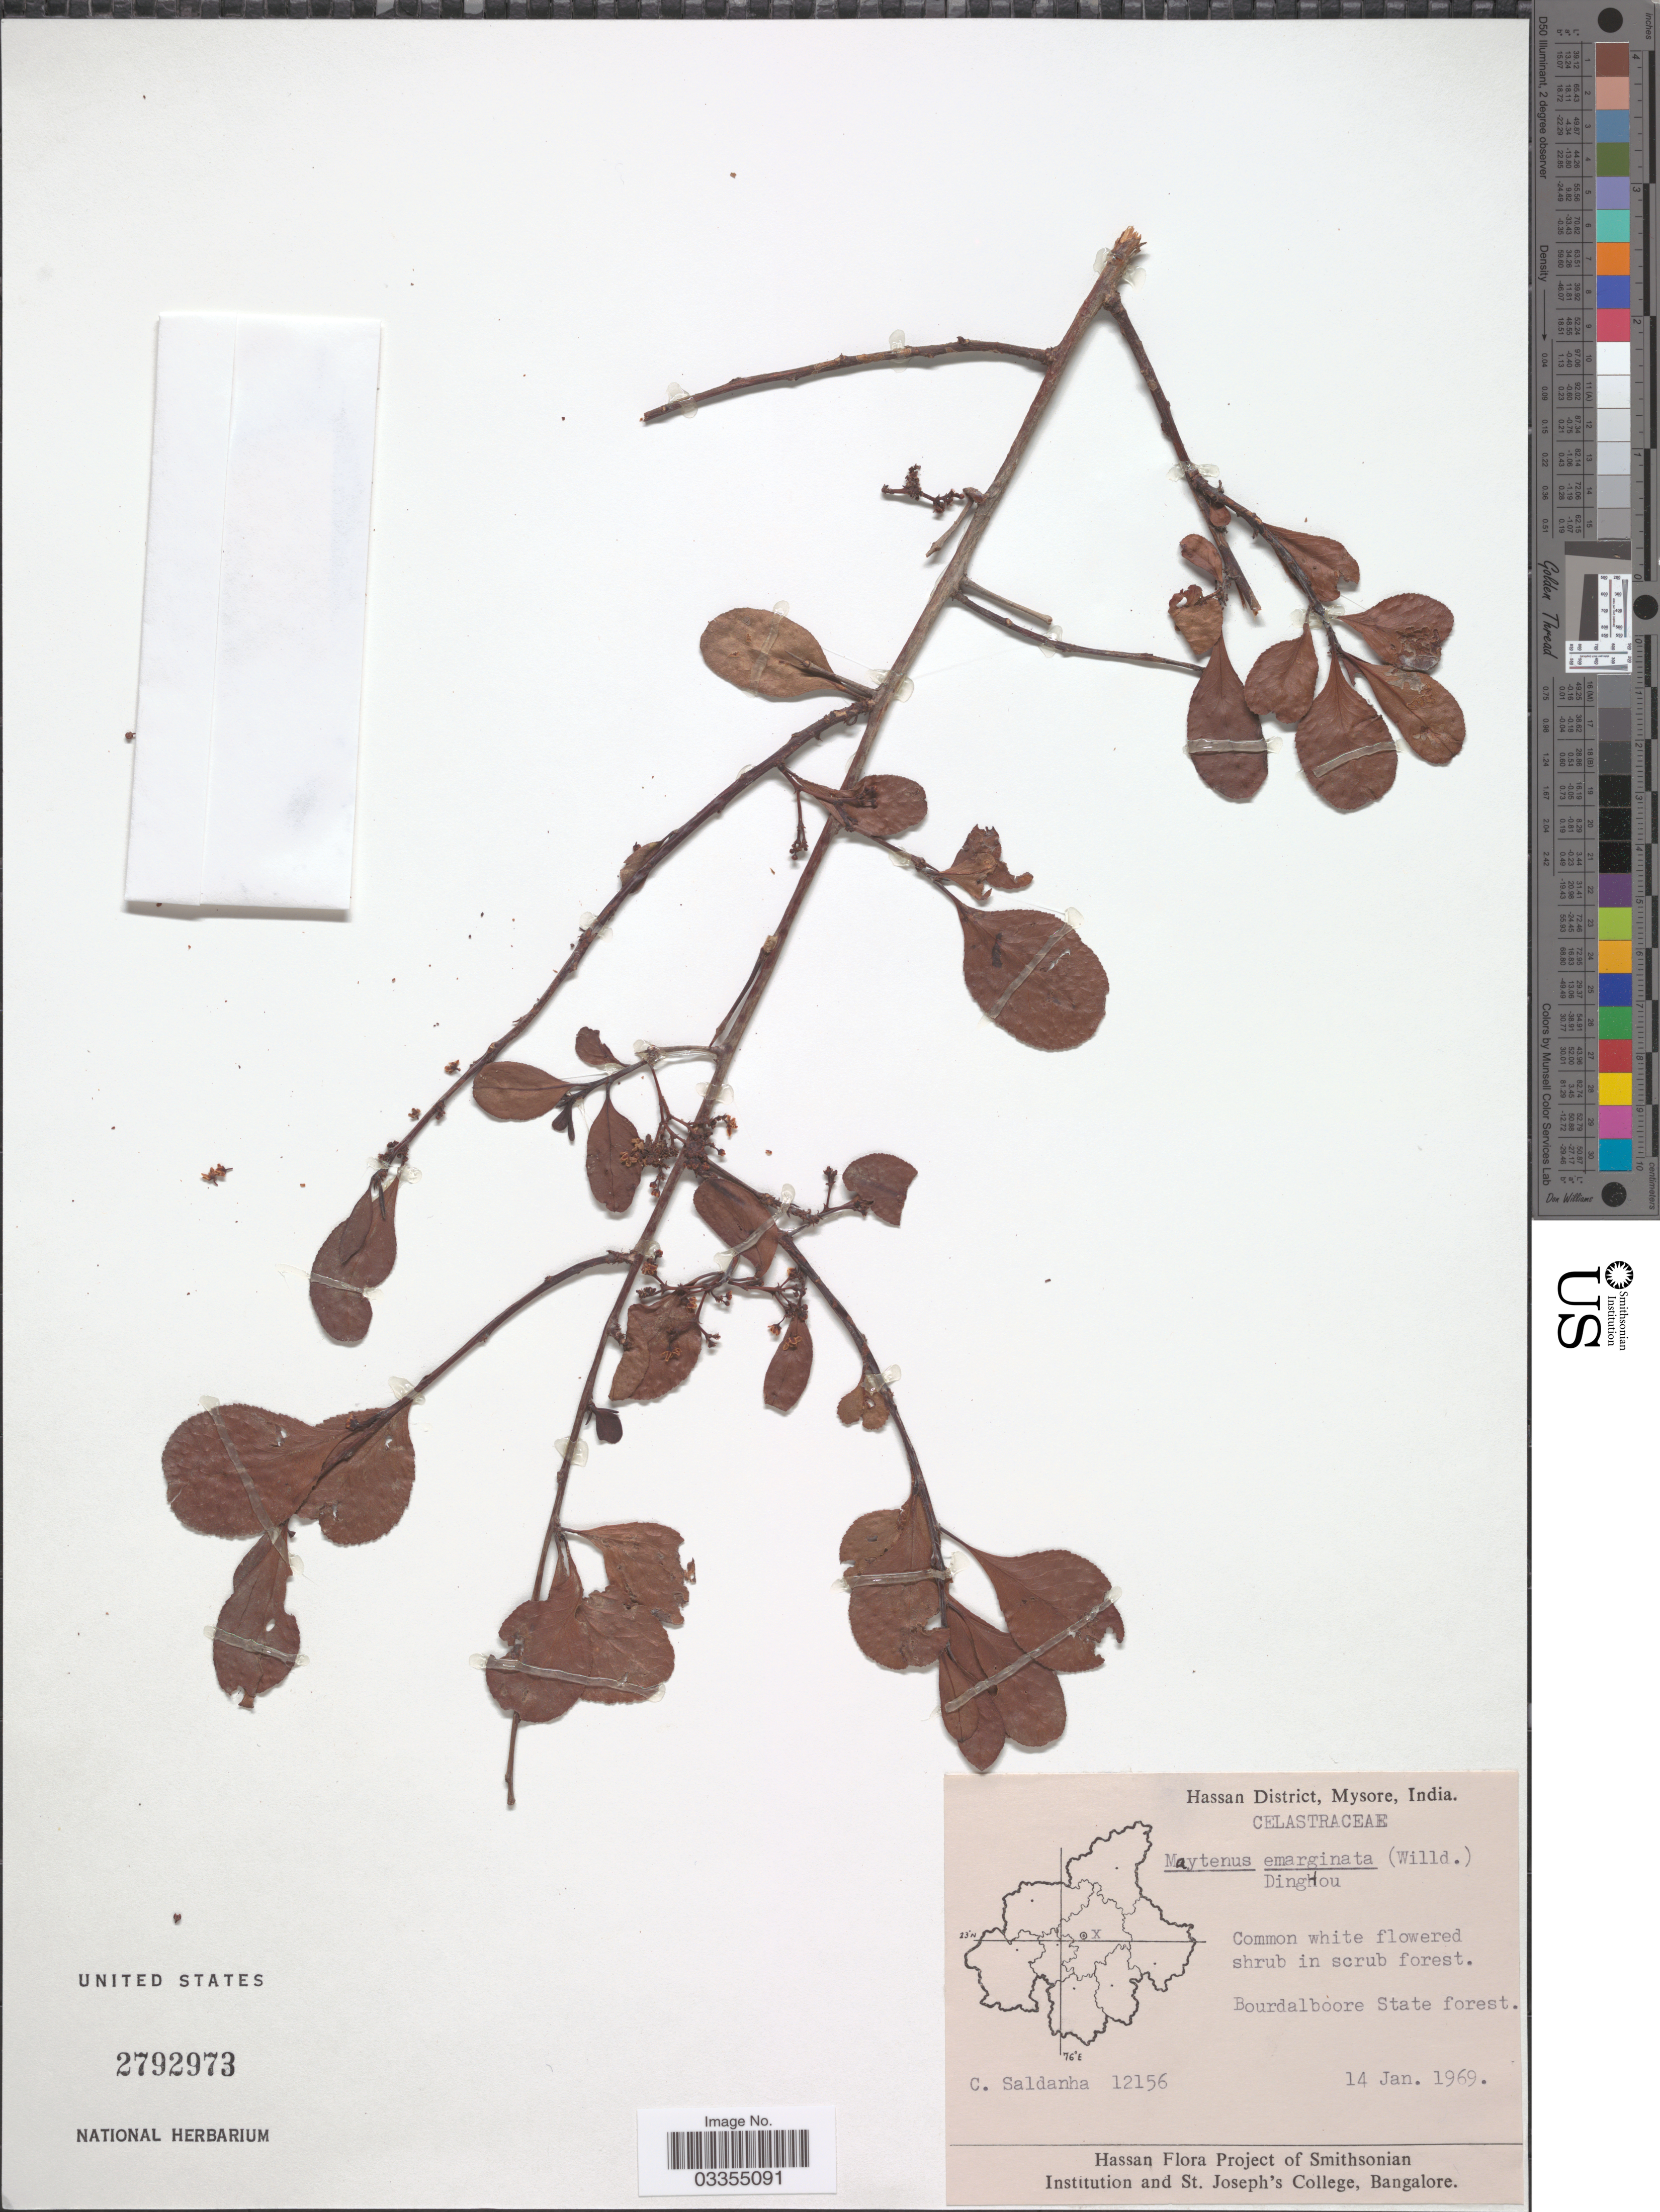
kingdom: Plantae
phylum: Tracheophyta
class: Magnoliopsida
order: Celastrales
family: Celastraceae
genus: Gymnosporia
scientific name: Gymnosporia montana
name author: (Roth) Benth.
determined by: Strong, Mark T., (BOT), Smithsonian Institution - National Museum of Natural History (UNITED STATES)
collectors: C. Saldanha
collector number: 12156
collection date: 1969-01-14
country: India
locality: Hassan District, Mysore. Bourdalboore State forest.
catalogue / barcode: US 2792973